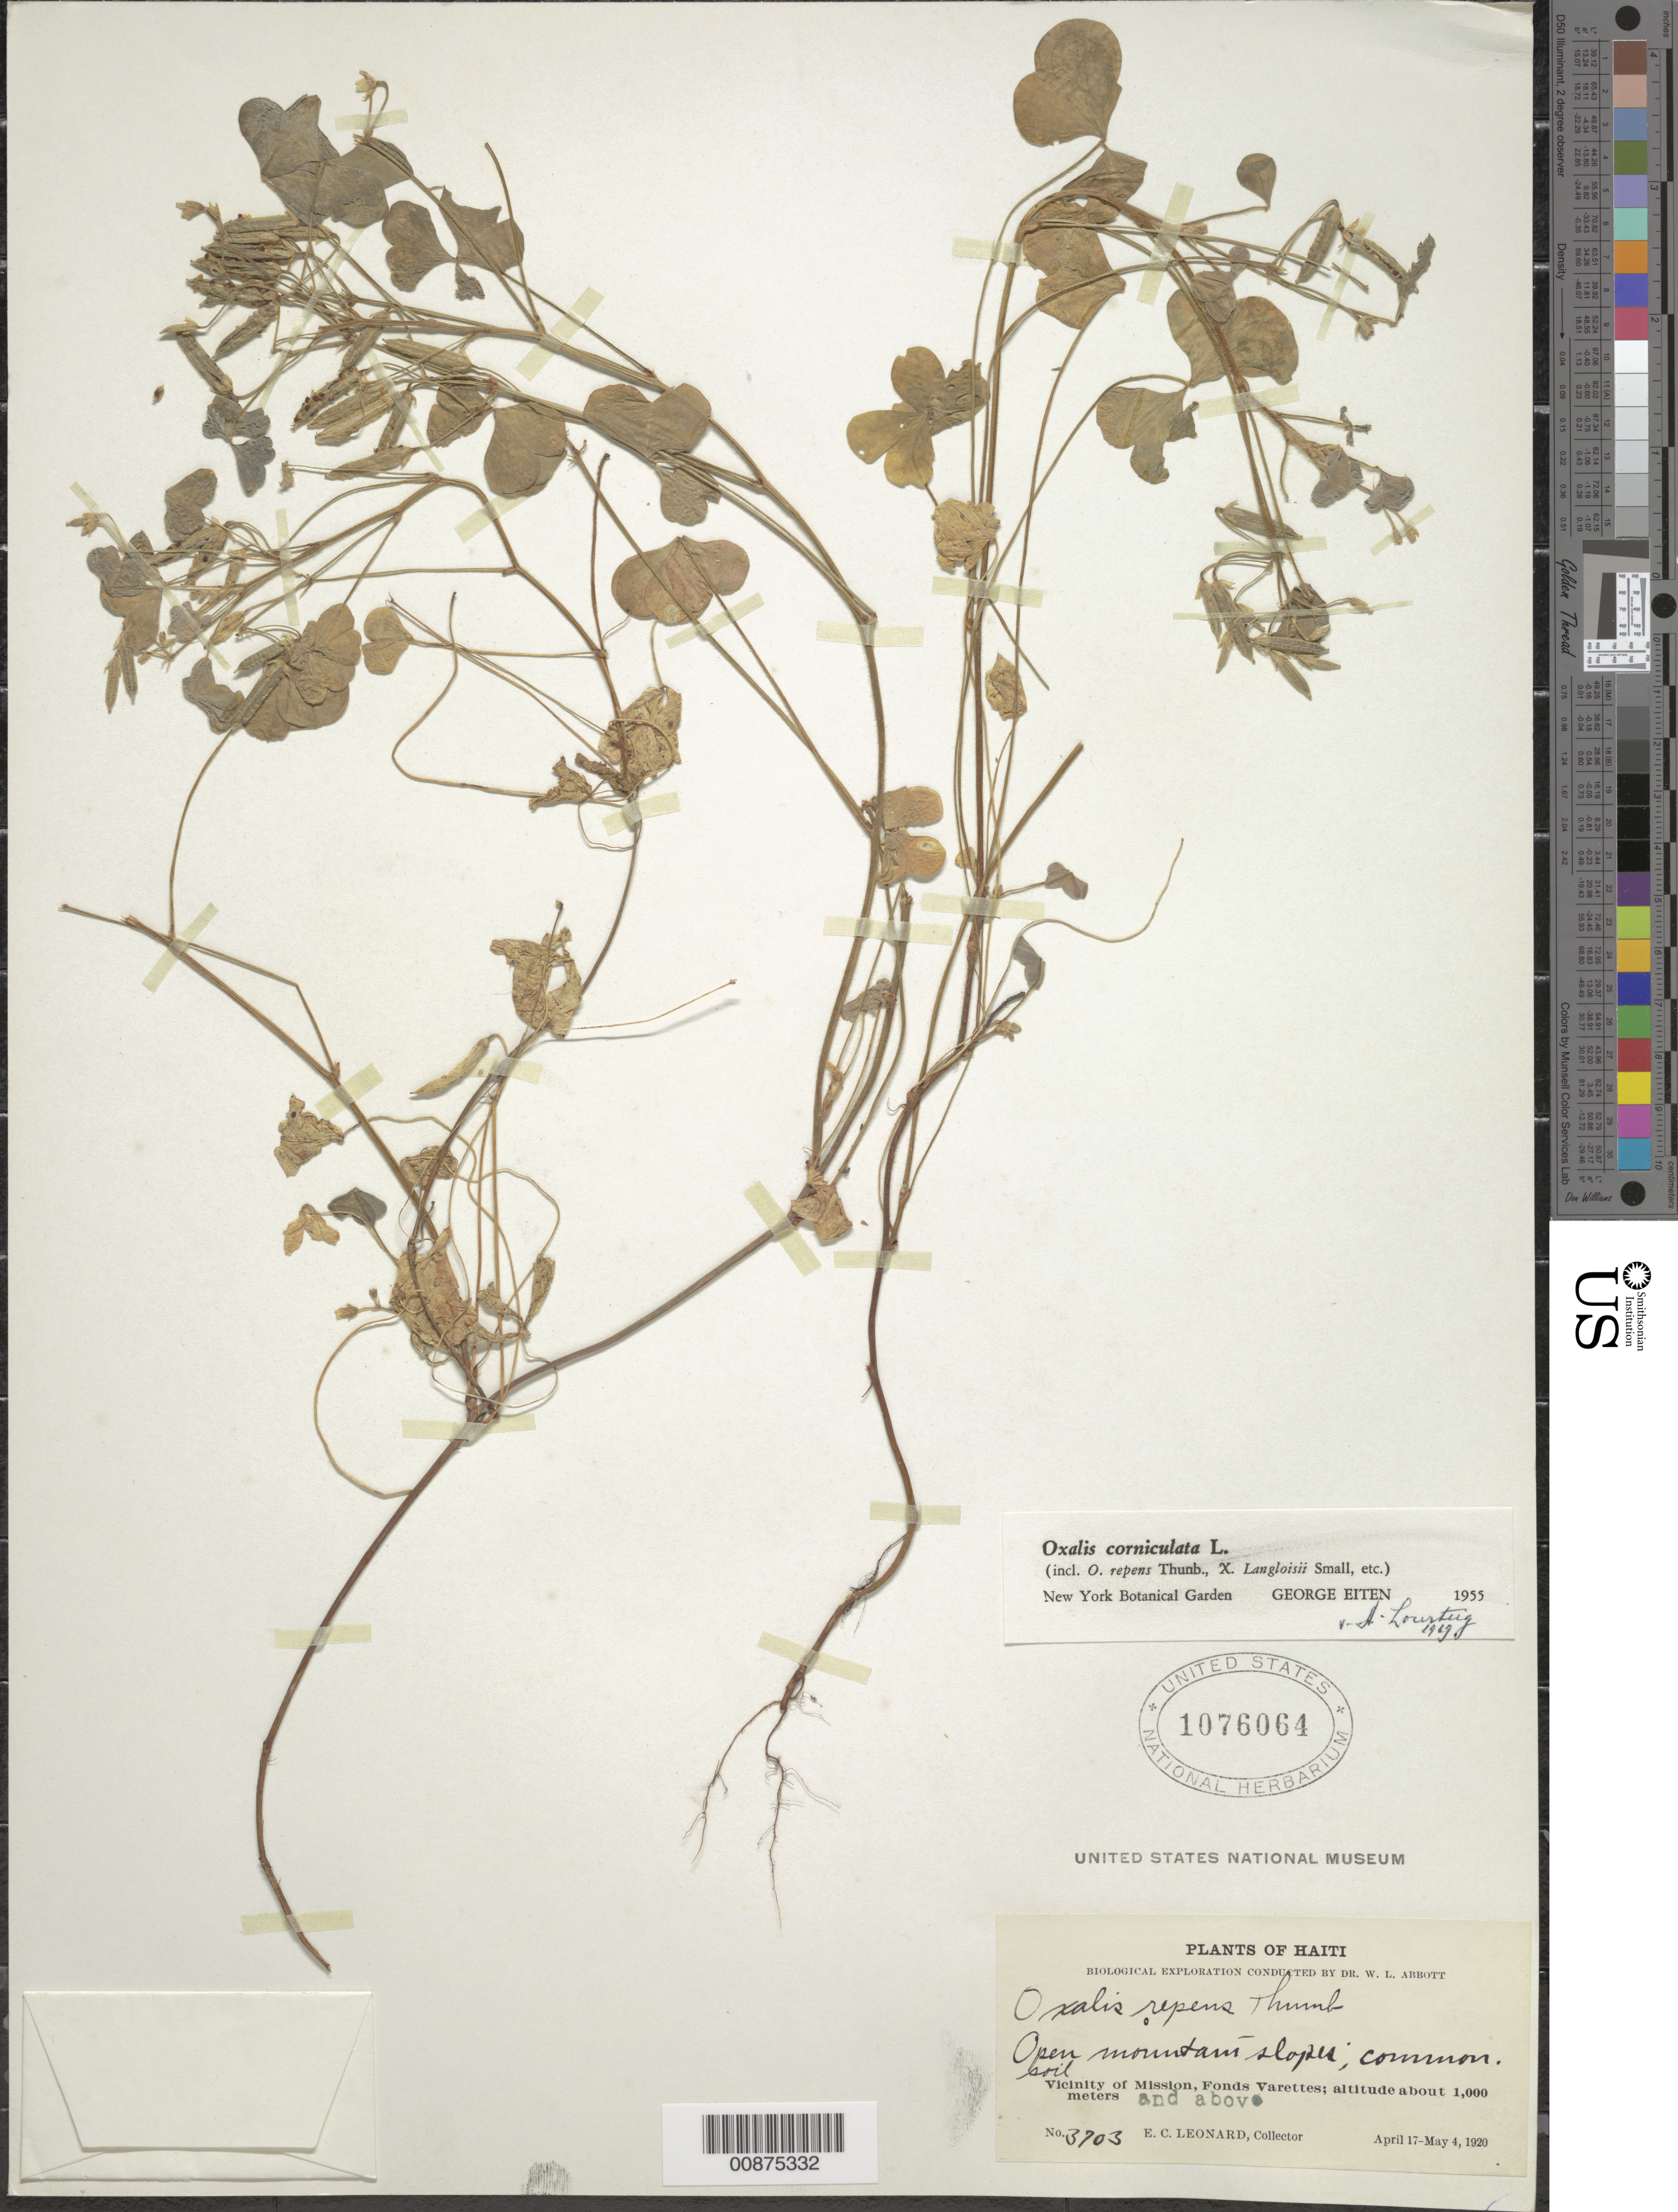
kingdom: Plantae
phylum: Tracheophyta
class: Magnoliopsida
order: Oxalidales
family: Oxalidaceae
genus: Oxalis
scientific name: Oxalis corniculata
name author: L.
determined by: Lourteig, A.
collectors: E. C. Leonard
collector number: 3703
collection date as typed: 17 Apr 1920 to 04 May 1920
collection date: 1920-04-17/1920-05-04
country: Haiti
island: Hispaniola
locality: Vicinity of Mission, Fonds Varettes.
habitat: Open mountain slopes. Soil.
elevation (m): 1000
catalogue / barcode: US 1076064